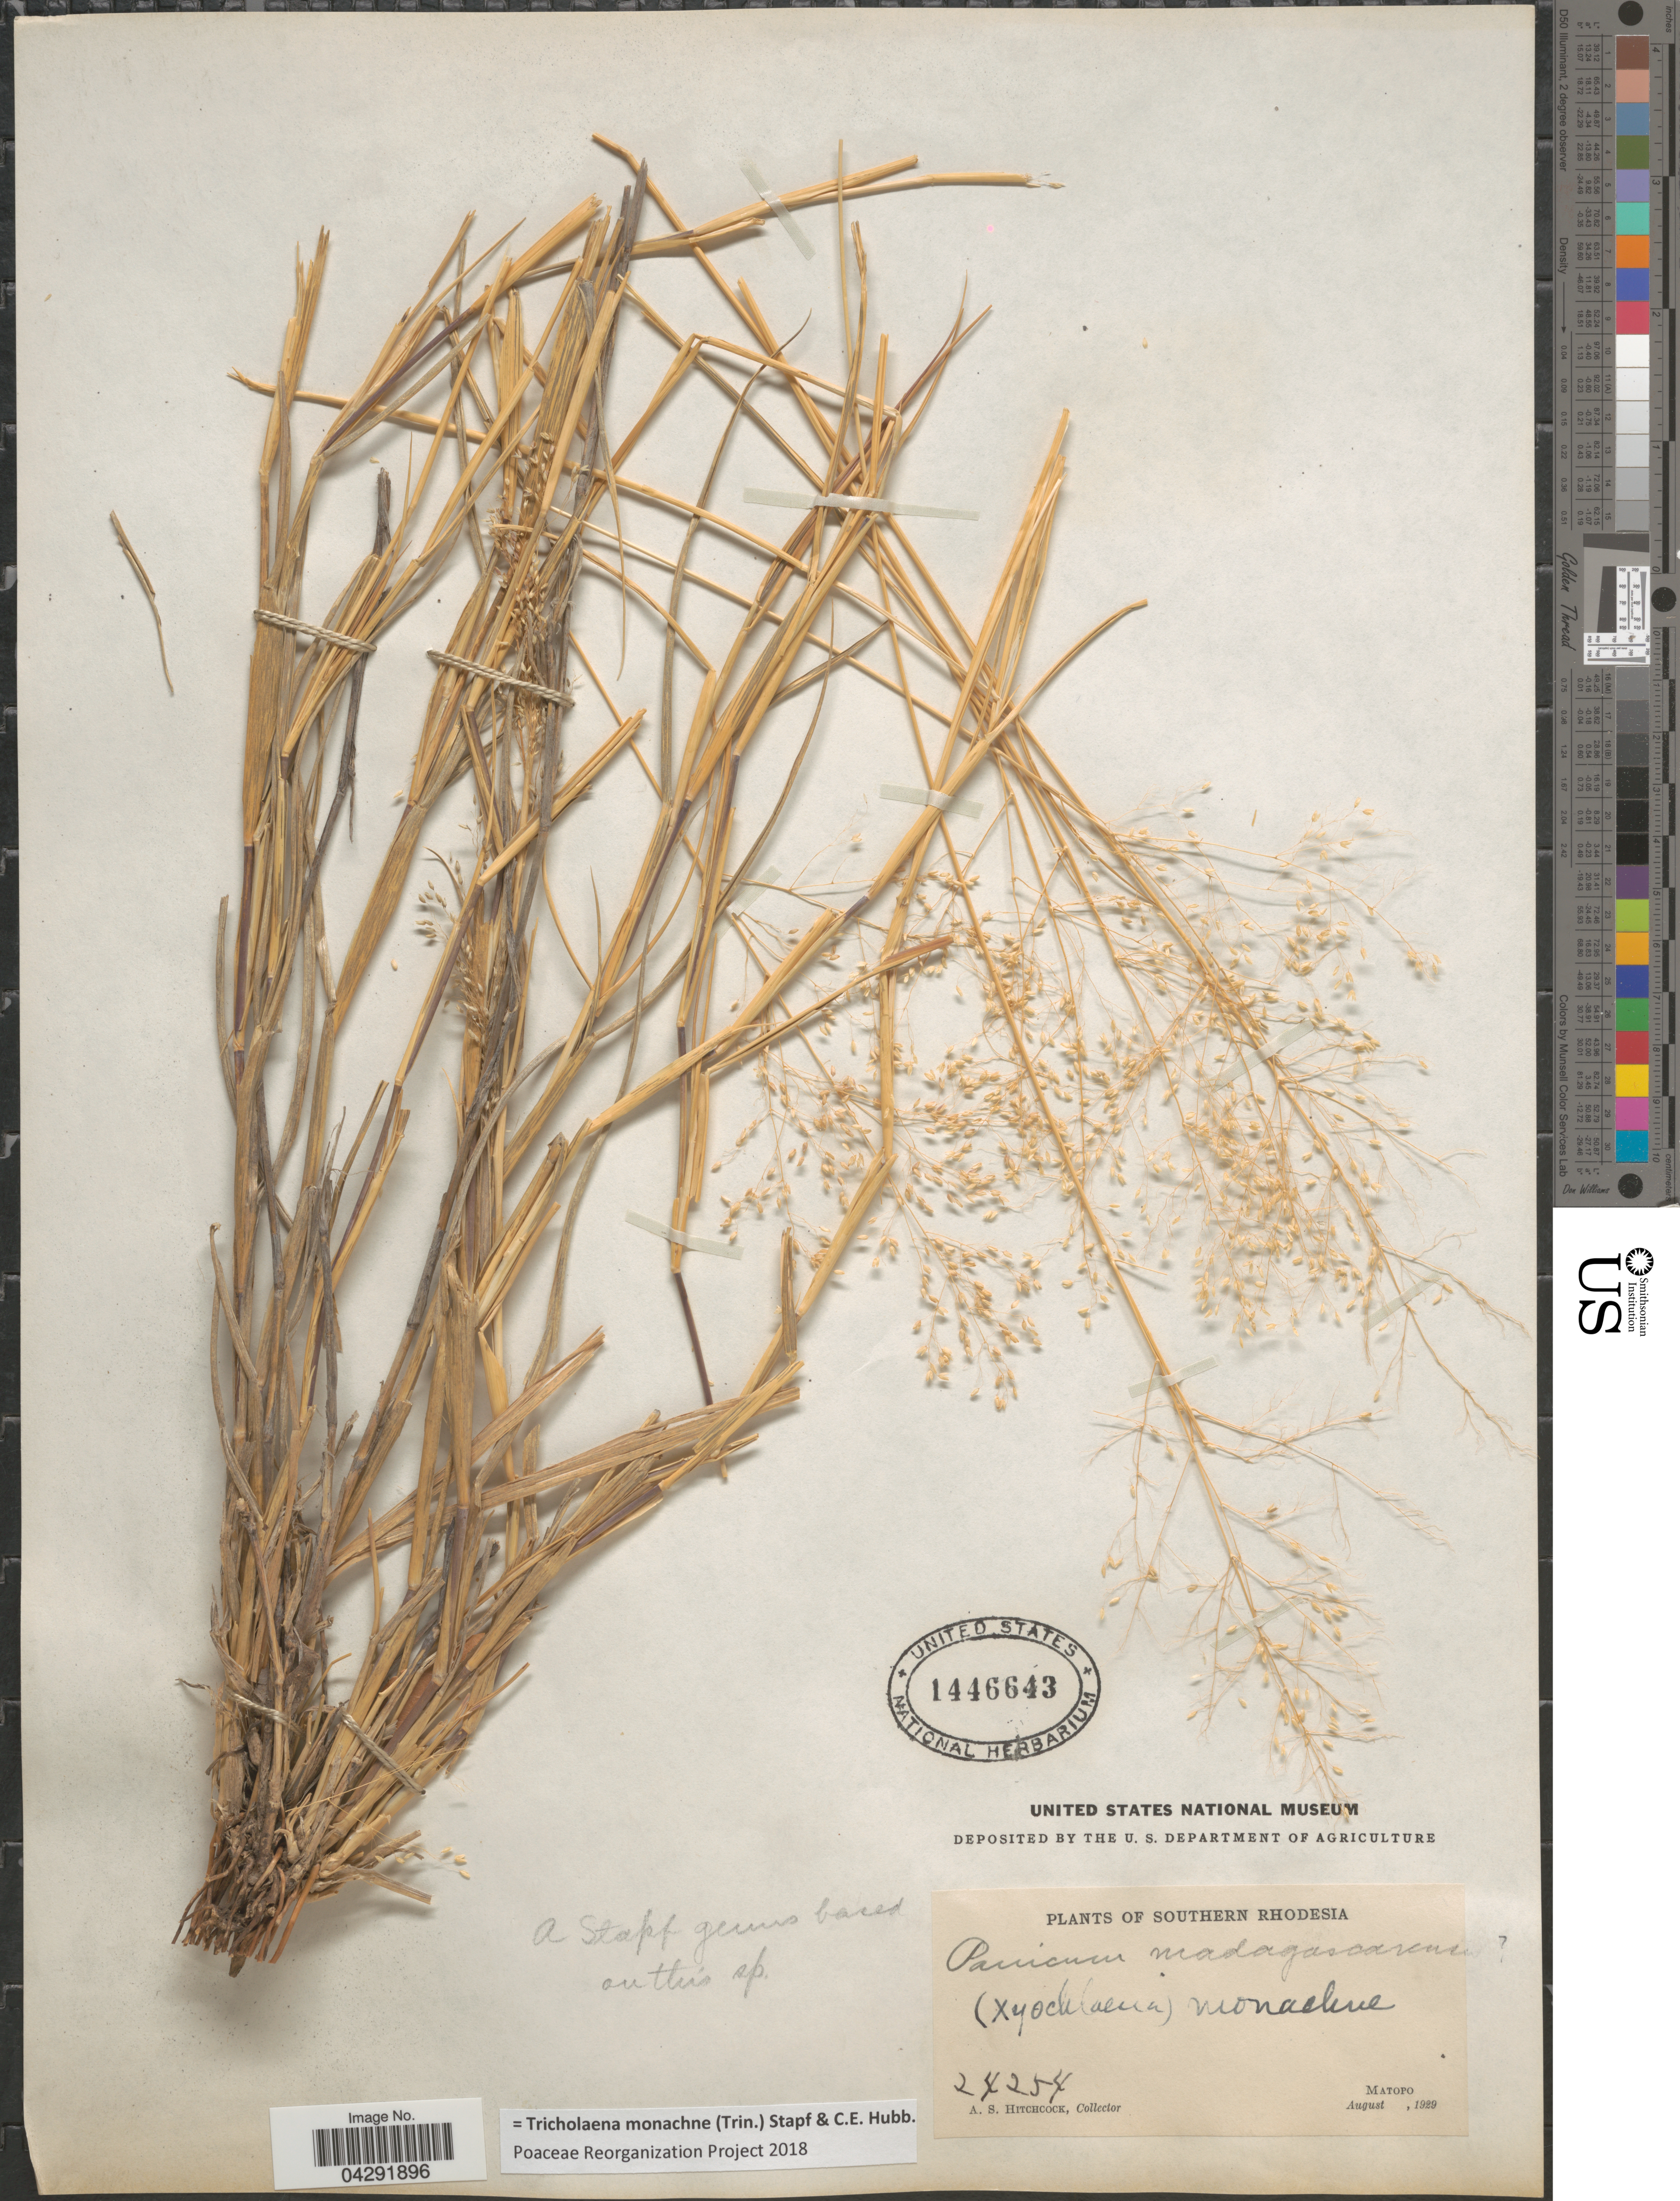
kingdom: Plantae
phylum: Tracheophyta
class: Liliopsida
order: Poales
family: Poaceae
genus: Tricholaena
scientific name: Tricholaena monachne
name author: (Trin.) Stapf & C.E. Hubb.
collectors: A. S. Hitchcock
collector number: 24254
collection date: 1929-08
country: Zimbabwe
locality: Southern Rhodesia. Matopo.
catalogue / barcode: US 1446643